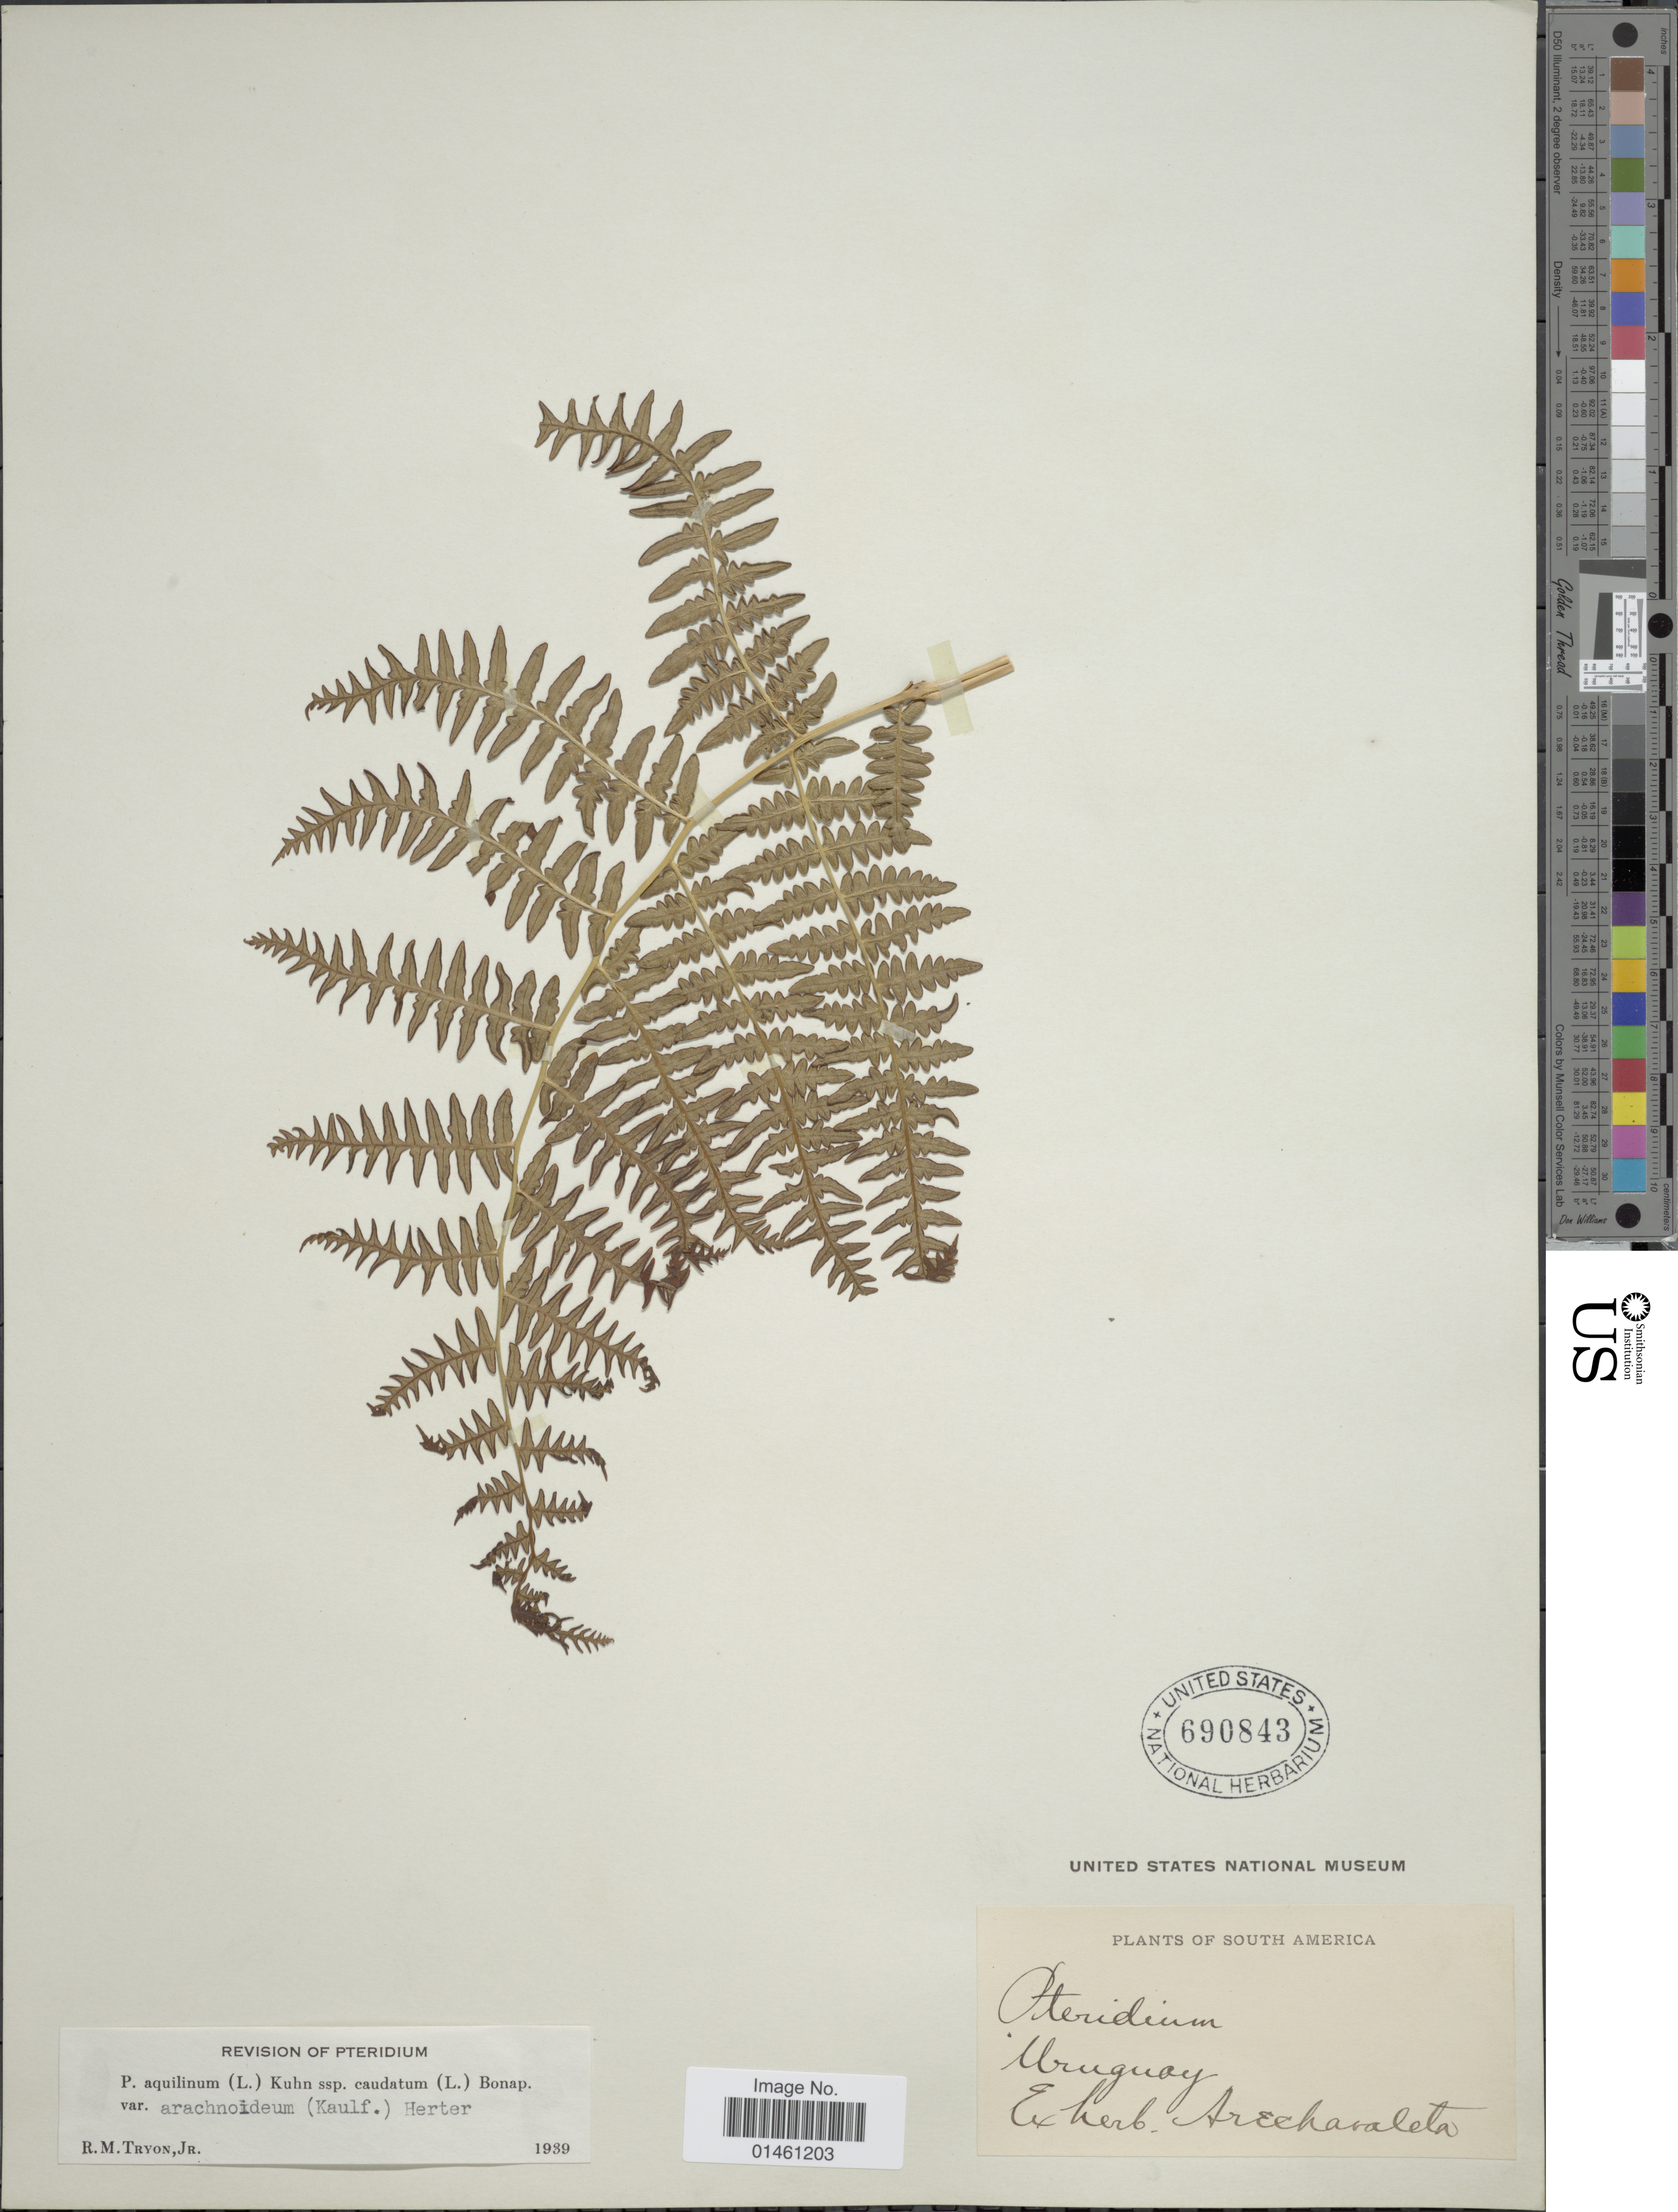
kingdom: Plantae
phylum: Tracheophyta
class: Polypodiopsida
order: Polypodiales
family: Dennstaedtiaceae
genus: Pteridium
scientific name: Pteridium aquilinum var. arachnoideum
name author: (Kaulf.) Herter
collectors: ex herb. Arechavaleta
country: Uruguay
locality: Uruguay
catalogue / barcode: US 690843